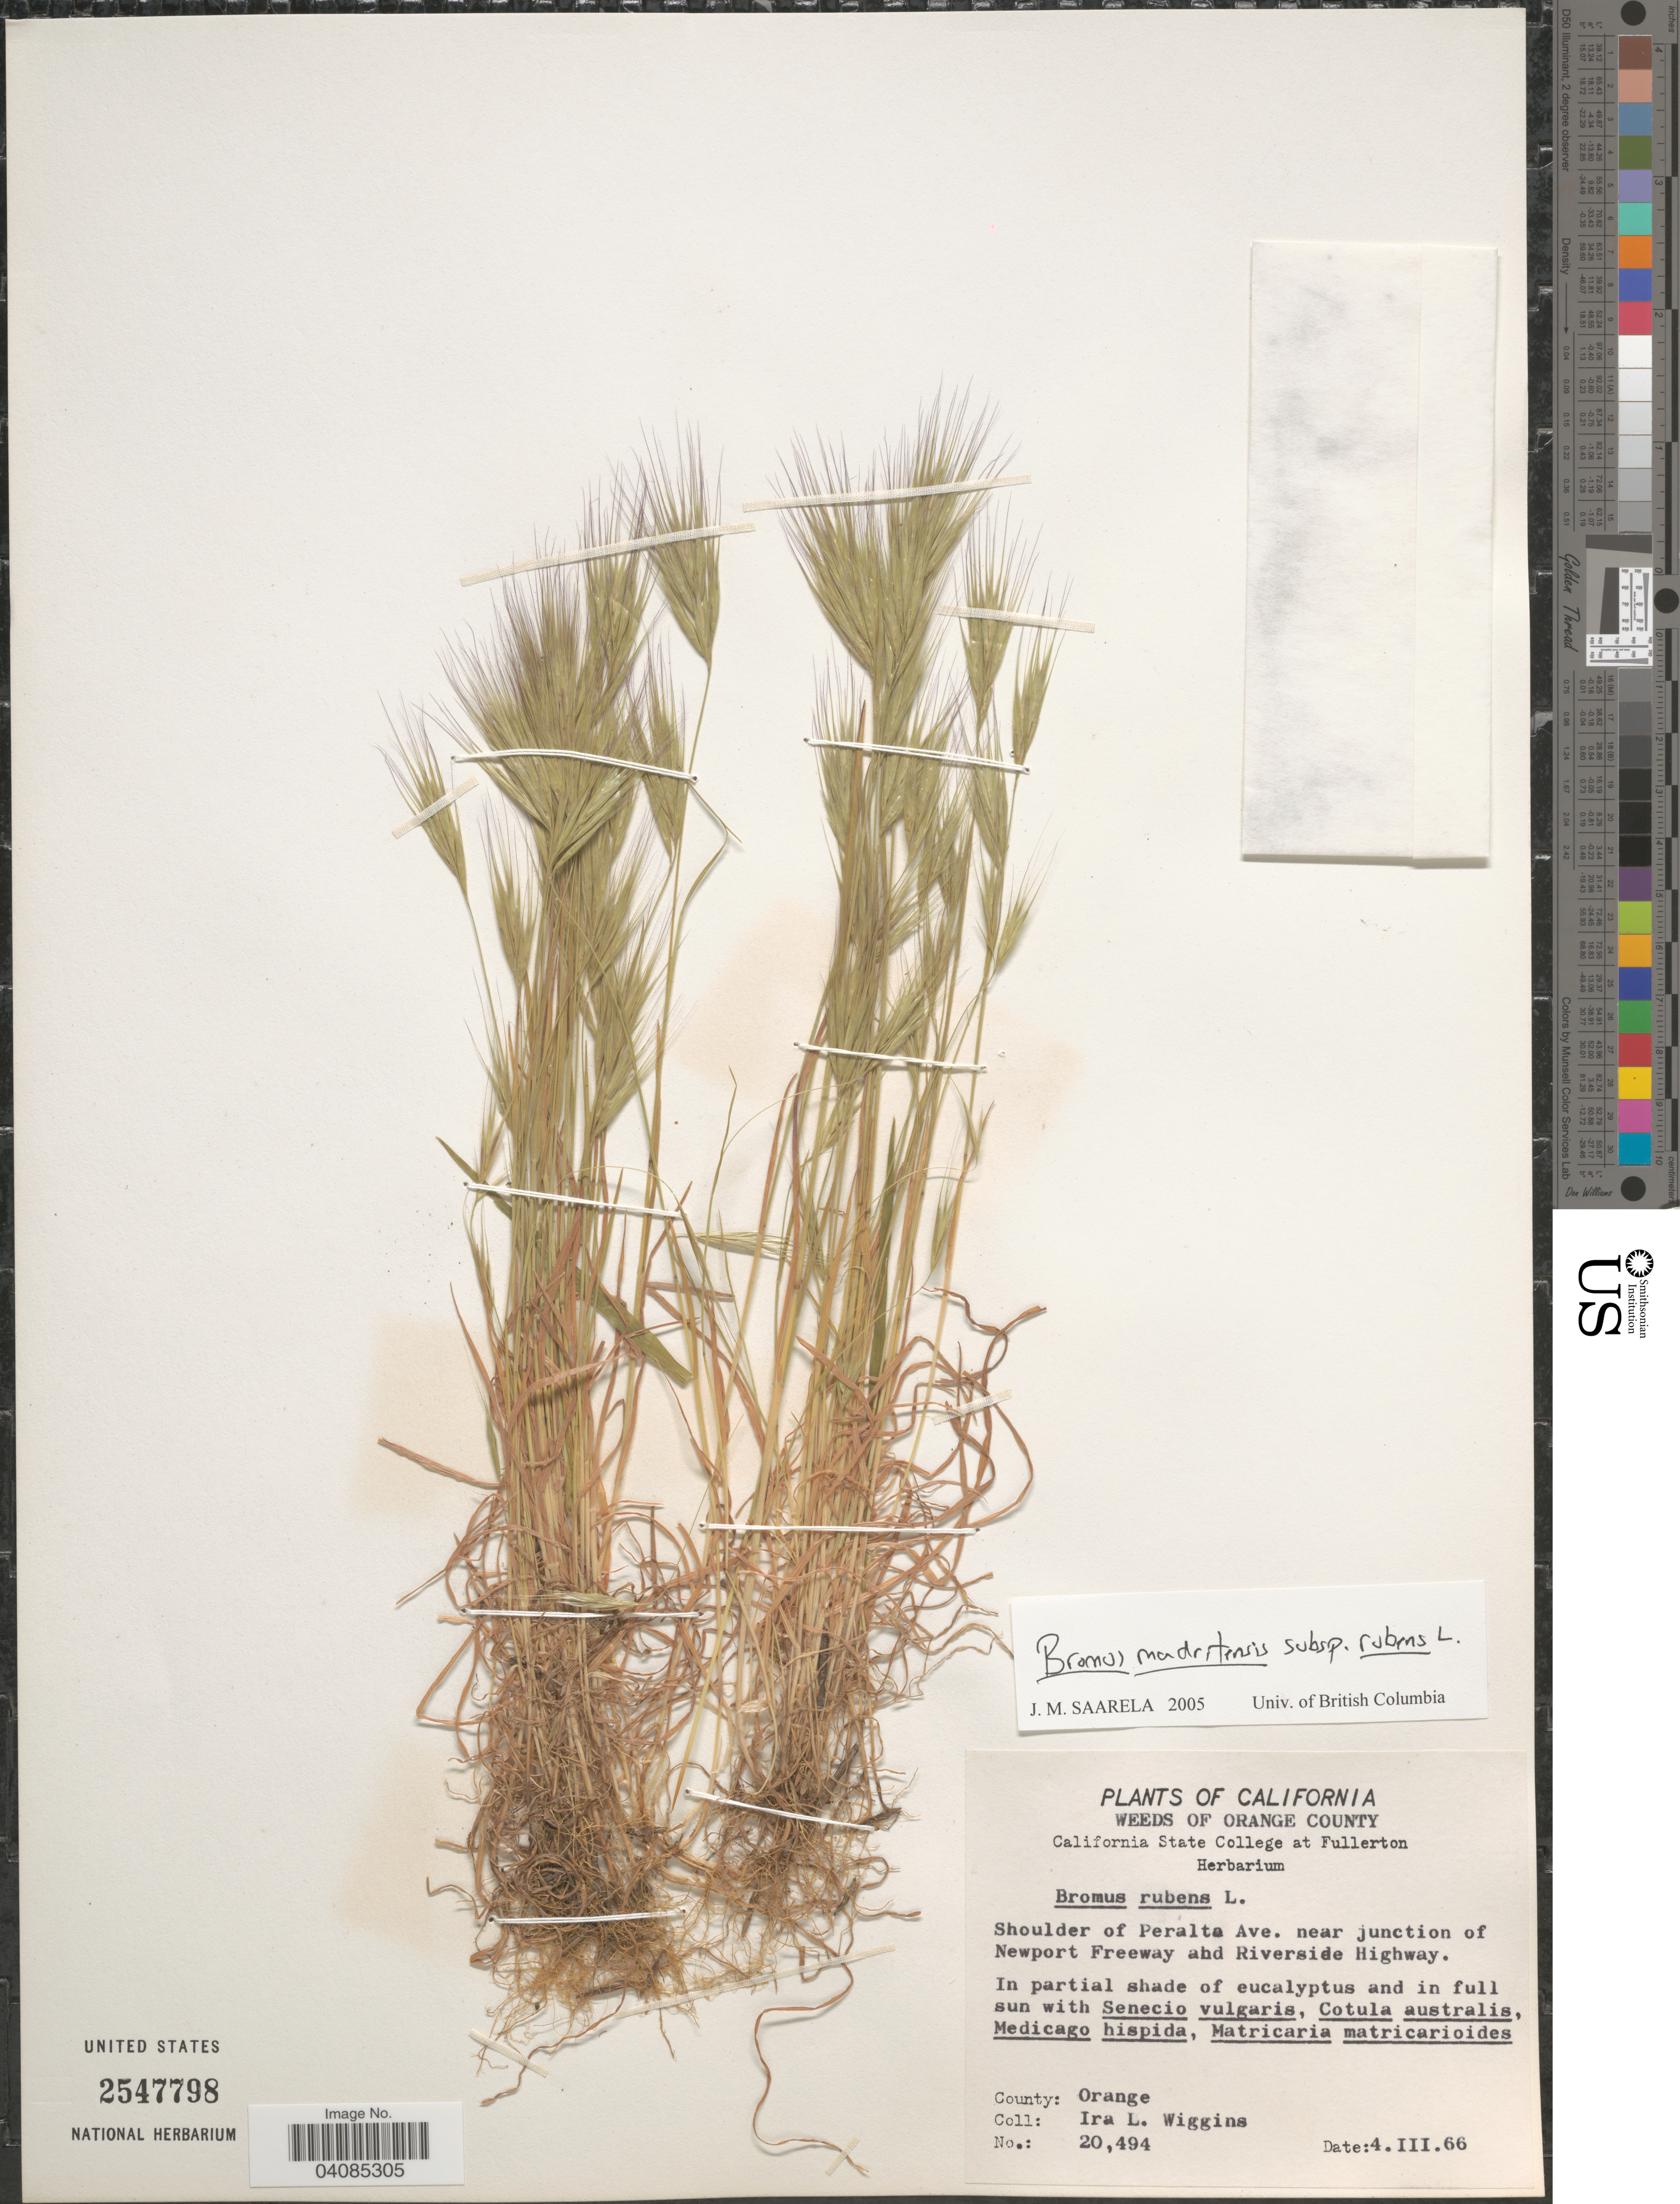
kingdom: Plantae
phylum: Tracheophyta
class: Liliopsida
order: Poales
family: Poaceae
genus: Bromus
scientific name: Bromus rubens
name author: L.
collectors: I. L. Wiggins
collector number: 20494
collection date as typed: Transcribed d/m/y: 4/3/66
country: United States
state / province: California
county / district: Orange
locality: Shoulder of Peralta Ave. near junction of Newport Freeway and Riverside Highway. County: Orange.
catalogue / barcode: US 2547798